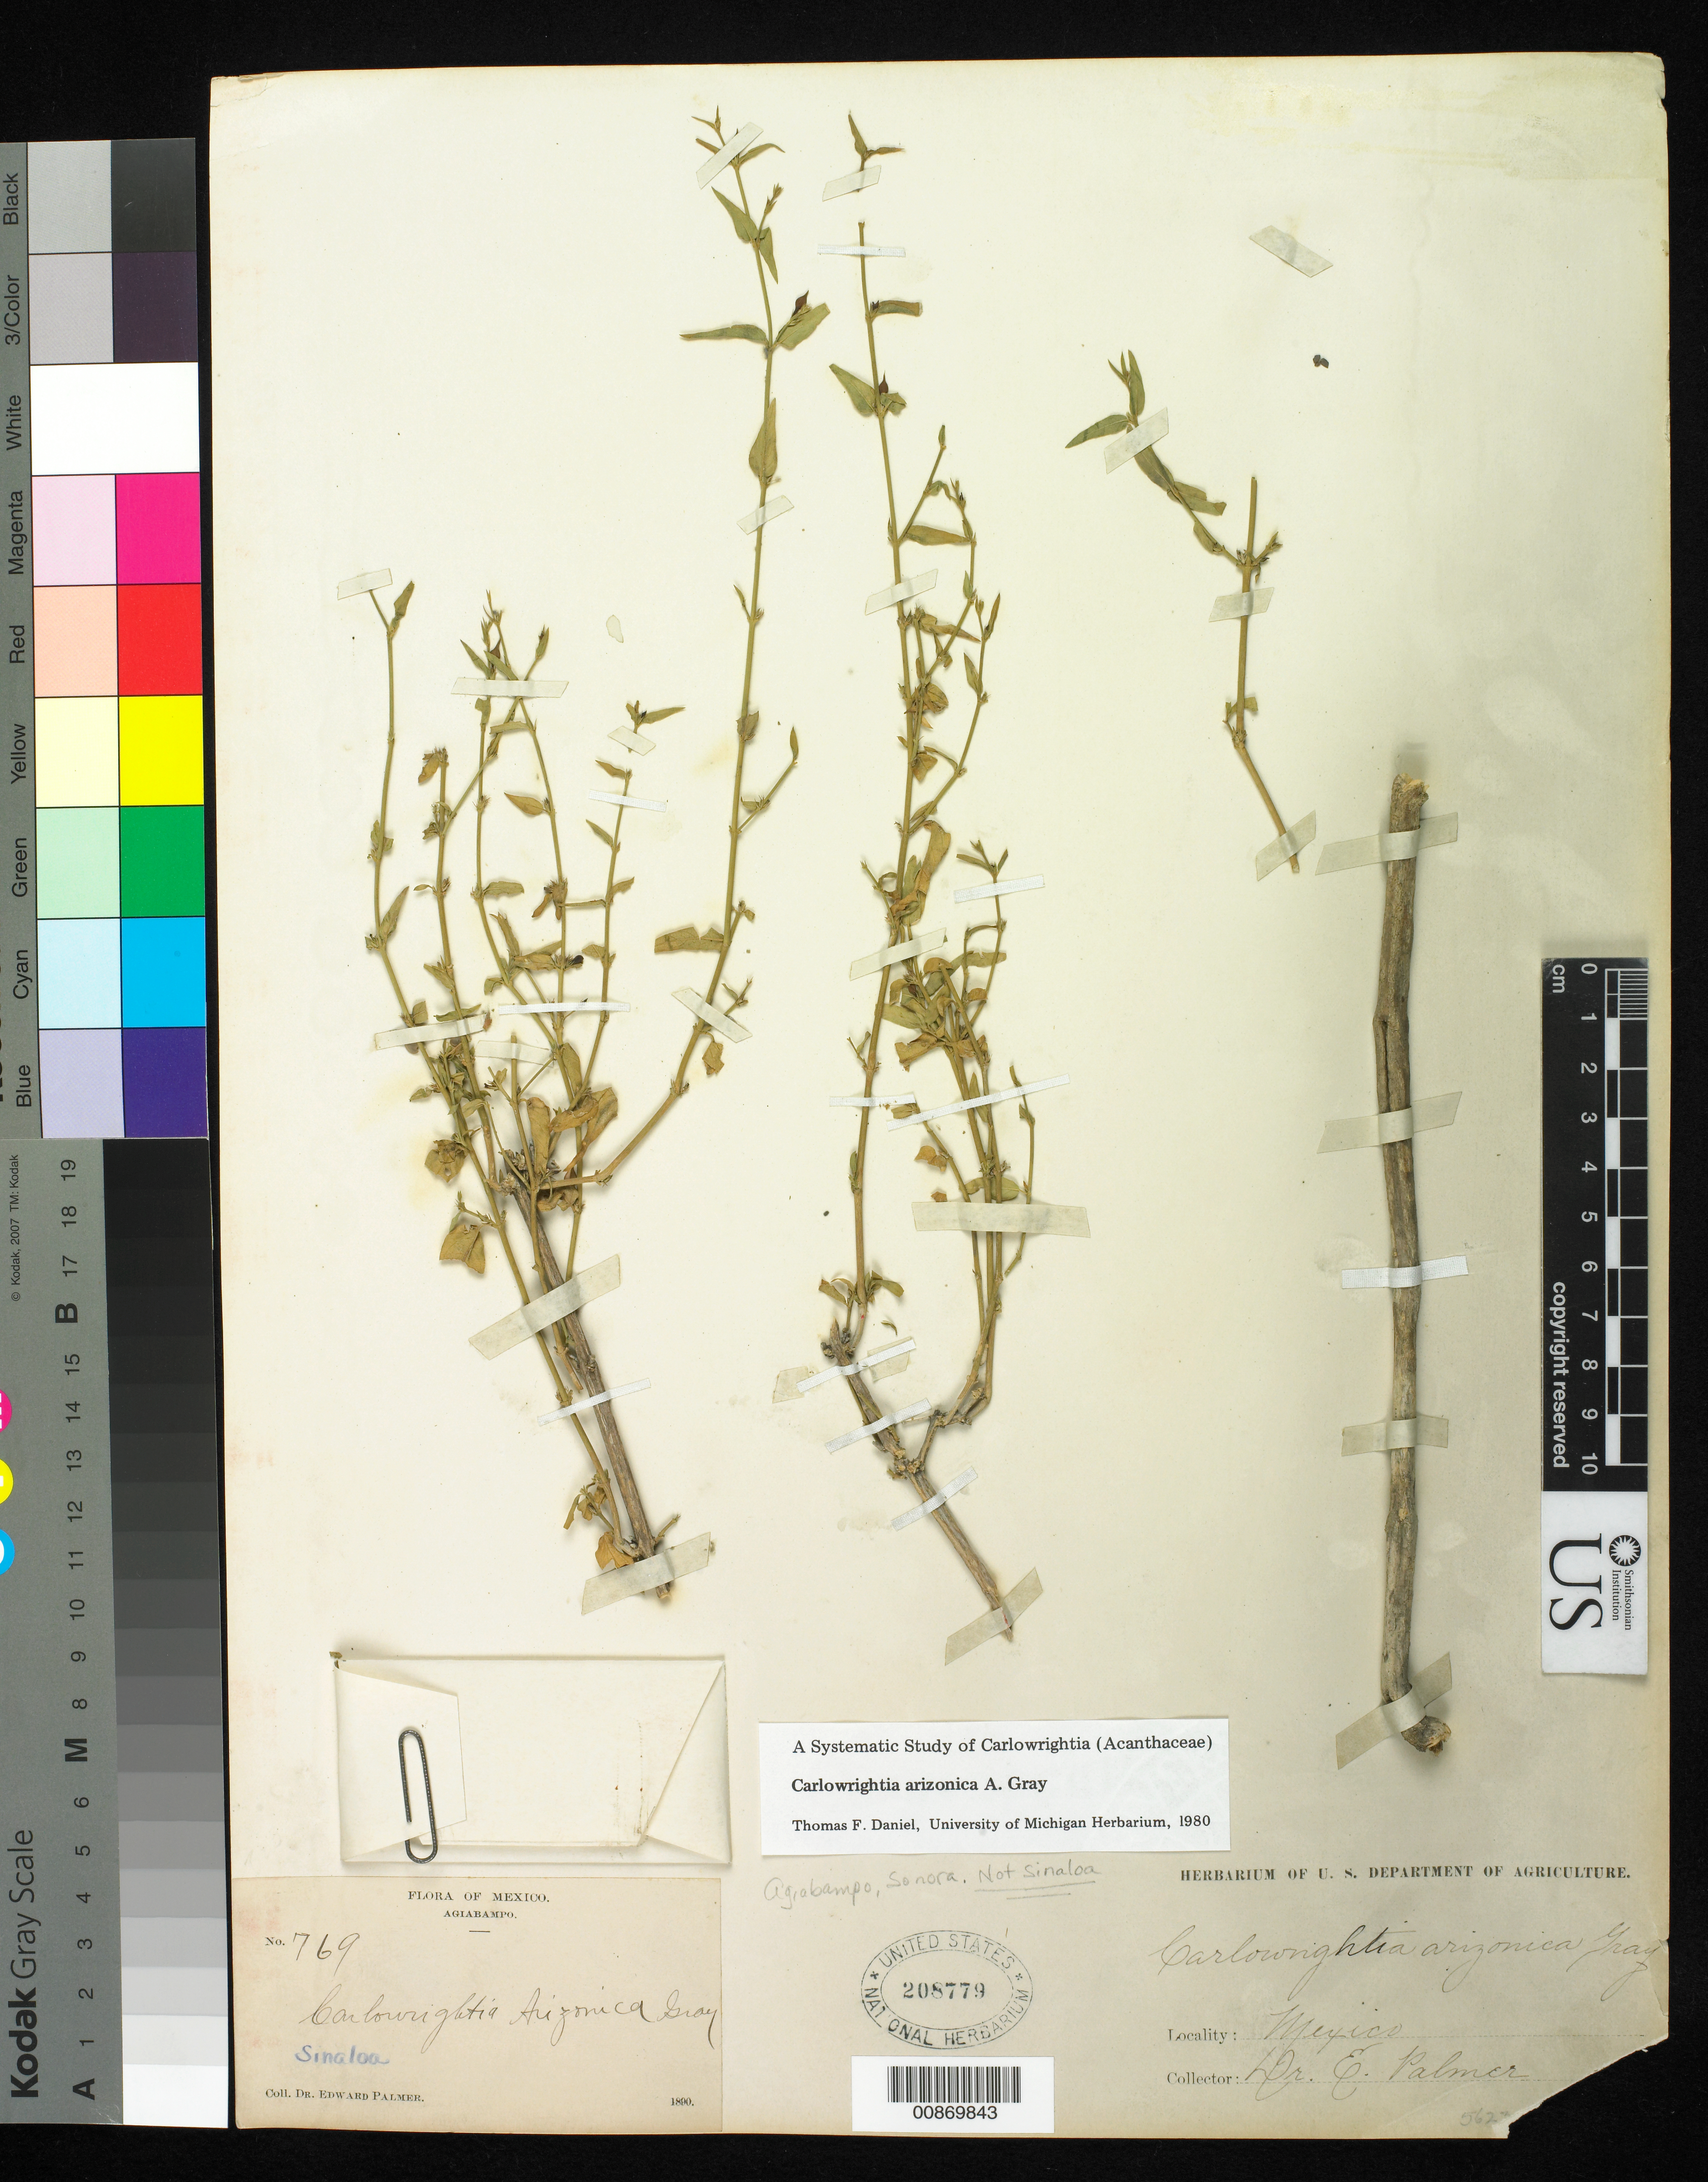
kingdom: Plantae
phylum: Tracheophyta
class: Magnoliopsida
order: Lamiales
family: Acanthaceae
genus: Carlowrightia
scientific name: Carlowrightia arizonica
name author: A. Gray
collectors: E. Palmer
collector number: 769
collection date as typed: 1890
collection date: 1890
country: Mexico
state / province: Sonora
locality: Agiabampo, Sonora.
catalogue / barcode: US 208779